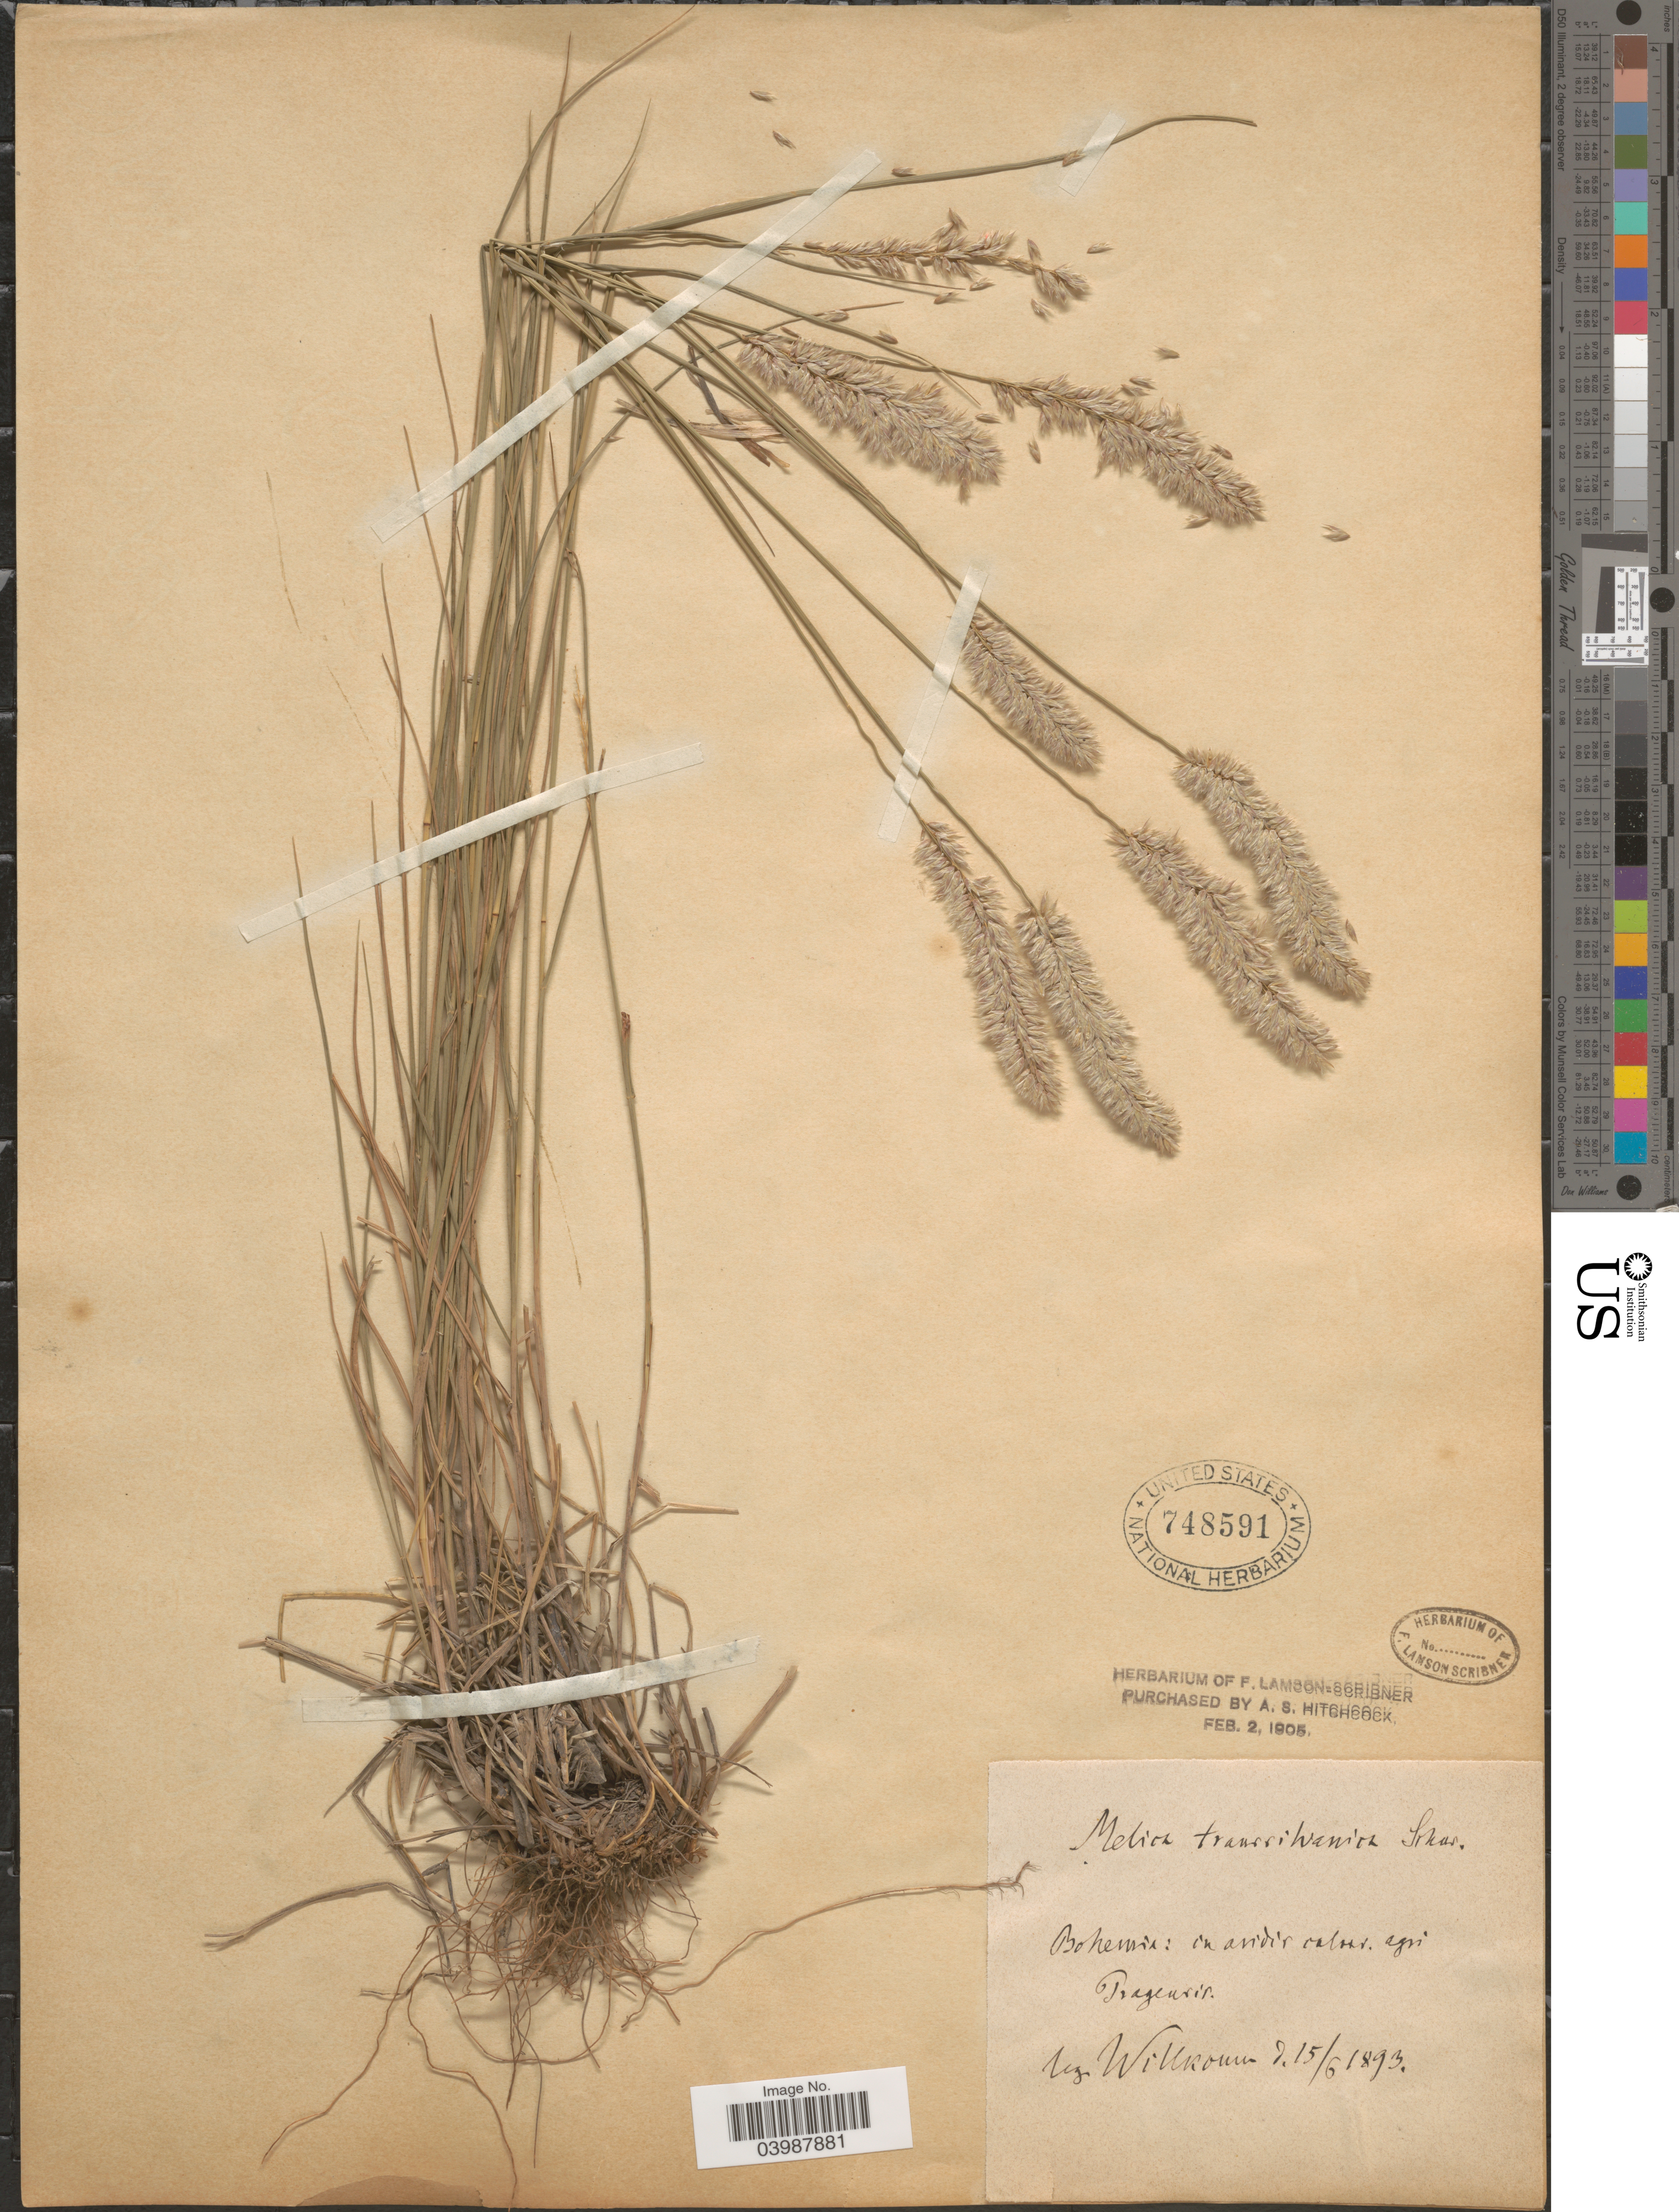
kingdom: Plantae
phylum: Tracheophyta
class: Liliopsida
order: Poales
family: Poaceae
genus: Melica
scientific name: Melica transsilvanica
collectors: Willkonn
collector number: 2*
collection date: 1893-06-15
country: Romania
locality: Transsilvanica. Bohemia: in aridir caloxi. agri Oregenrir. [interpreted]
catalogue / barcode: US 748591